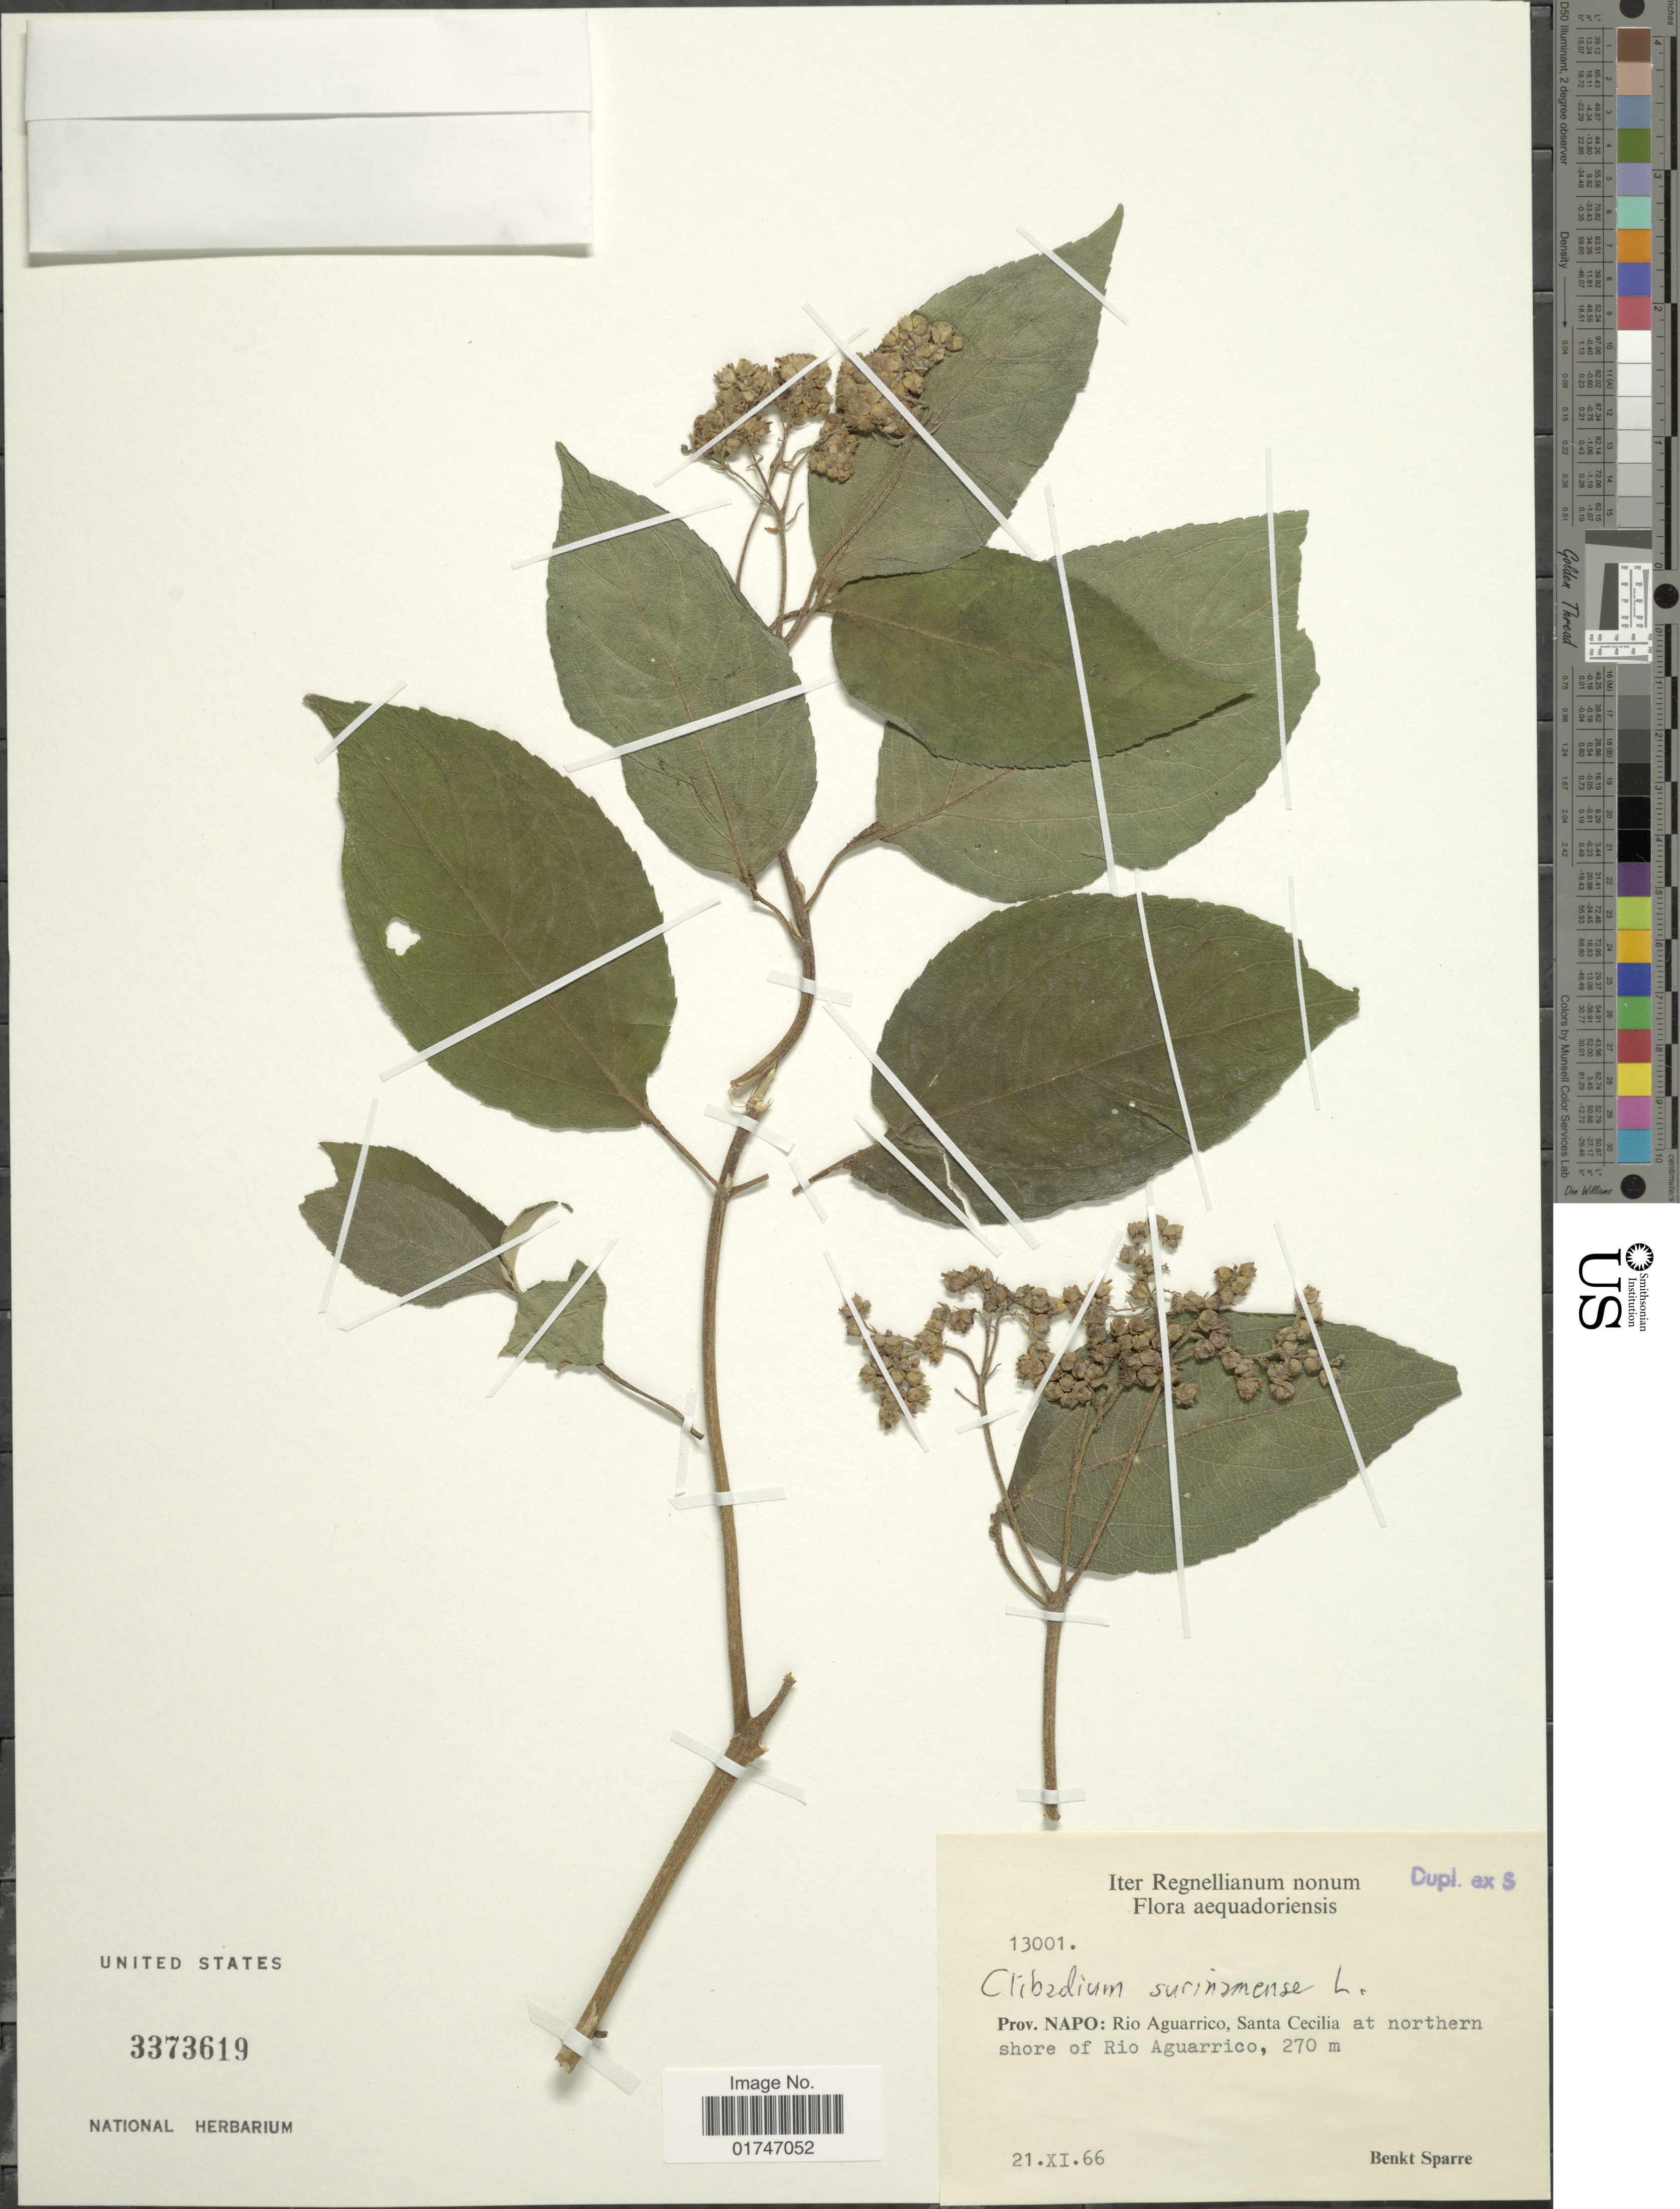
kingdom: Plantae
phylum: Tracheophyta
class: Magnoliopsida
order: Asterales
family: Asteraceae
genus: Clibadium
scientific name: Clibadium surinamense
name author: L.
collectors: B. Sparre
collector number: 13001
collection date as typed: Transcribed d/m/y: 21/11/66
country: Ecuador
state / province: Napo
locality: Prov. Napo: Rio Aguarrico, Santa Cecilia at northern shore of Rio Aguarrico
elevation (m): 270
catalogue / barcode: US 3373619